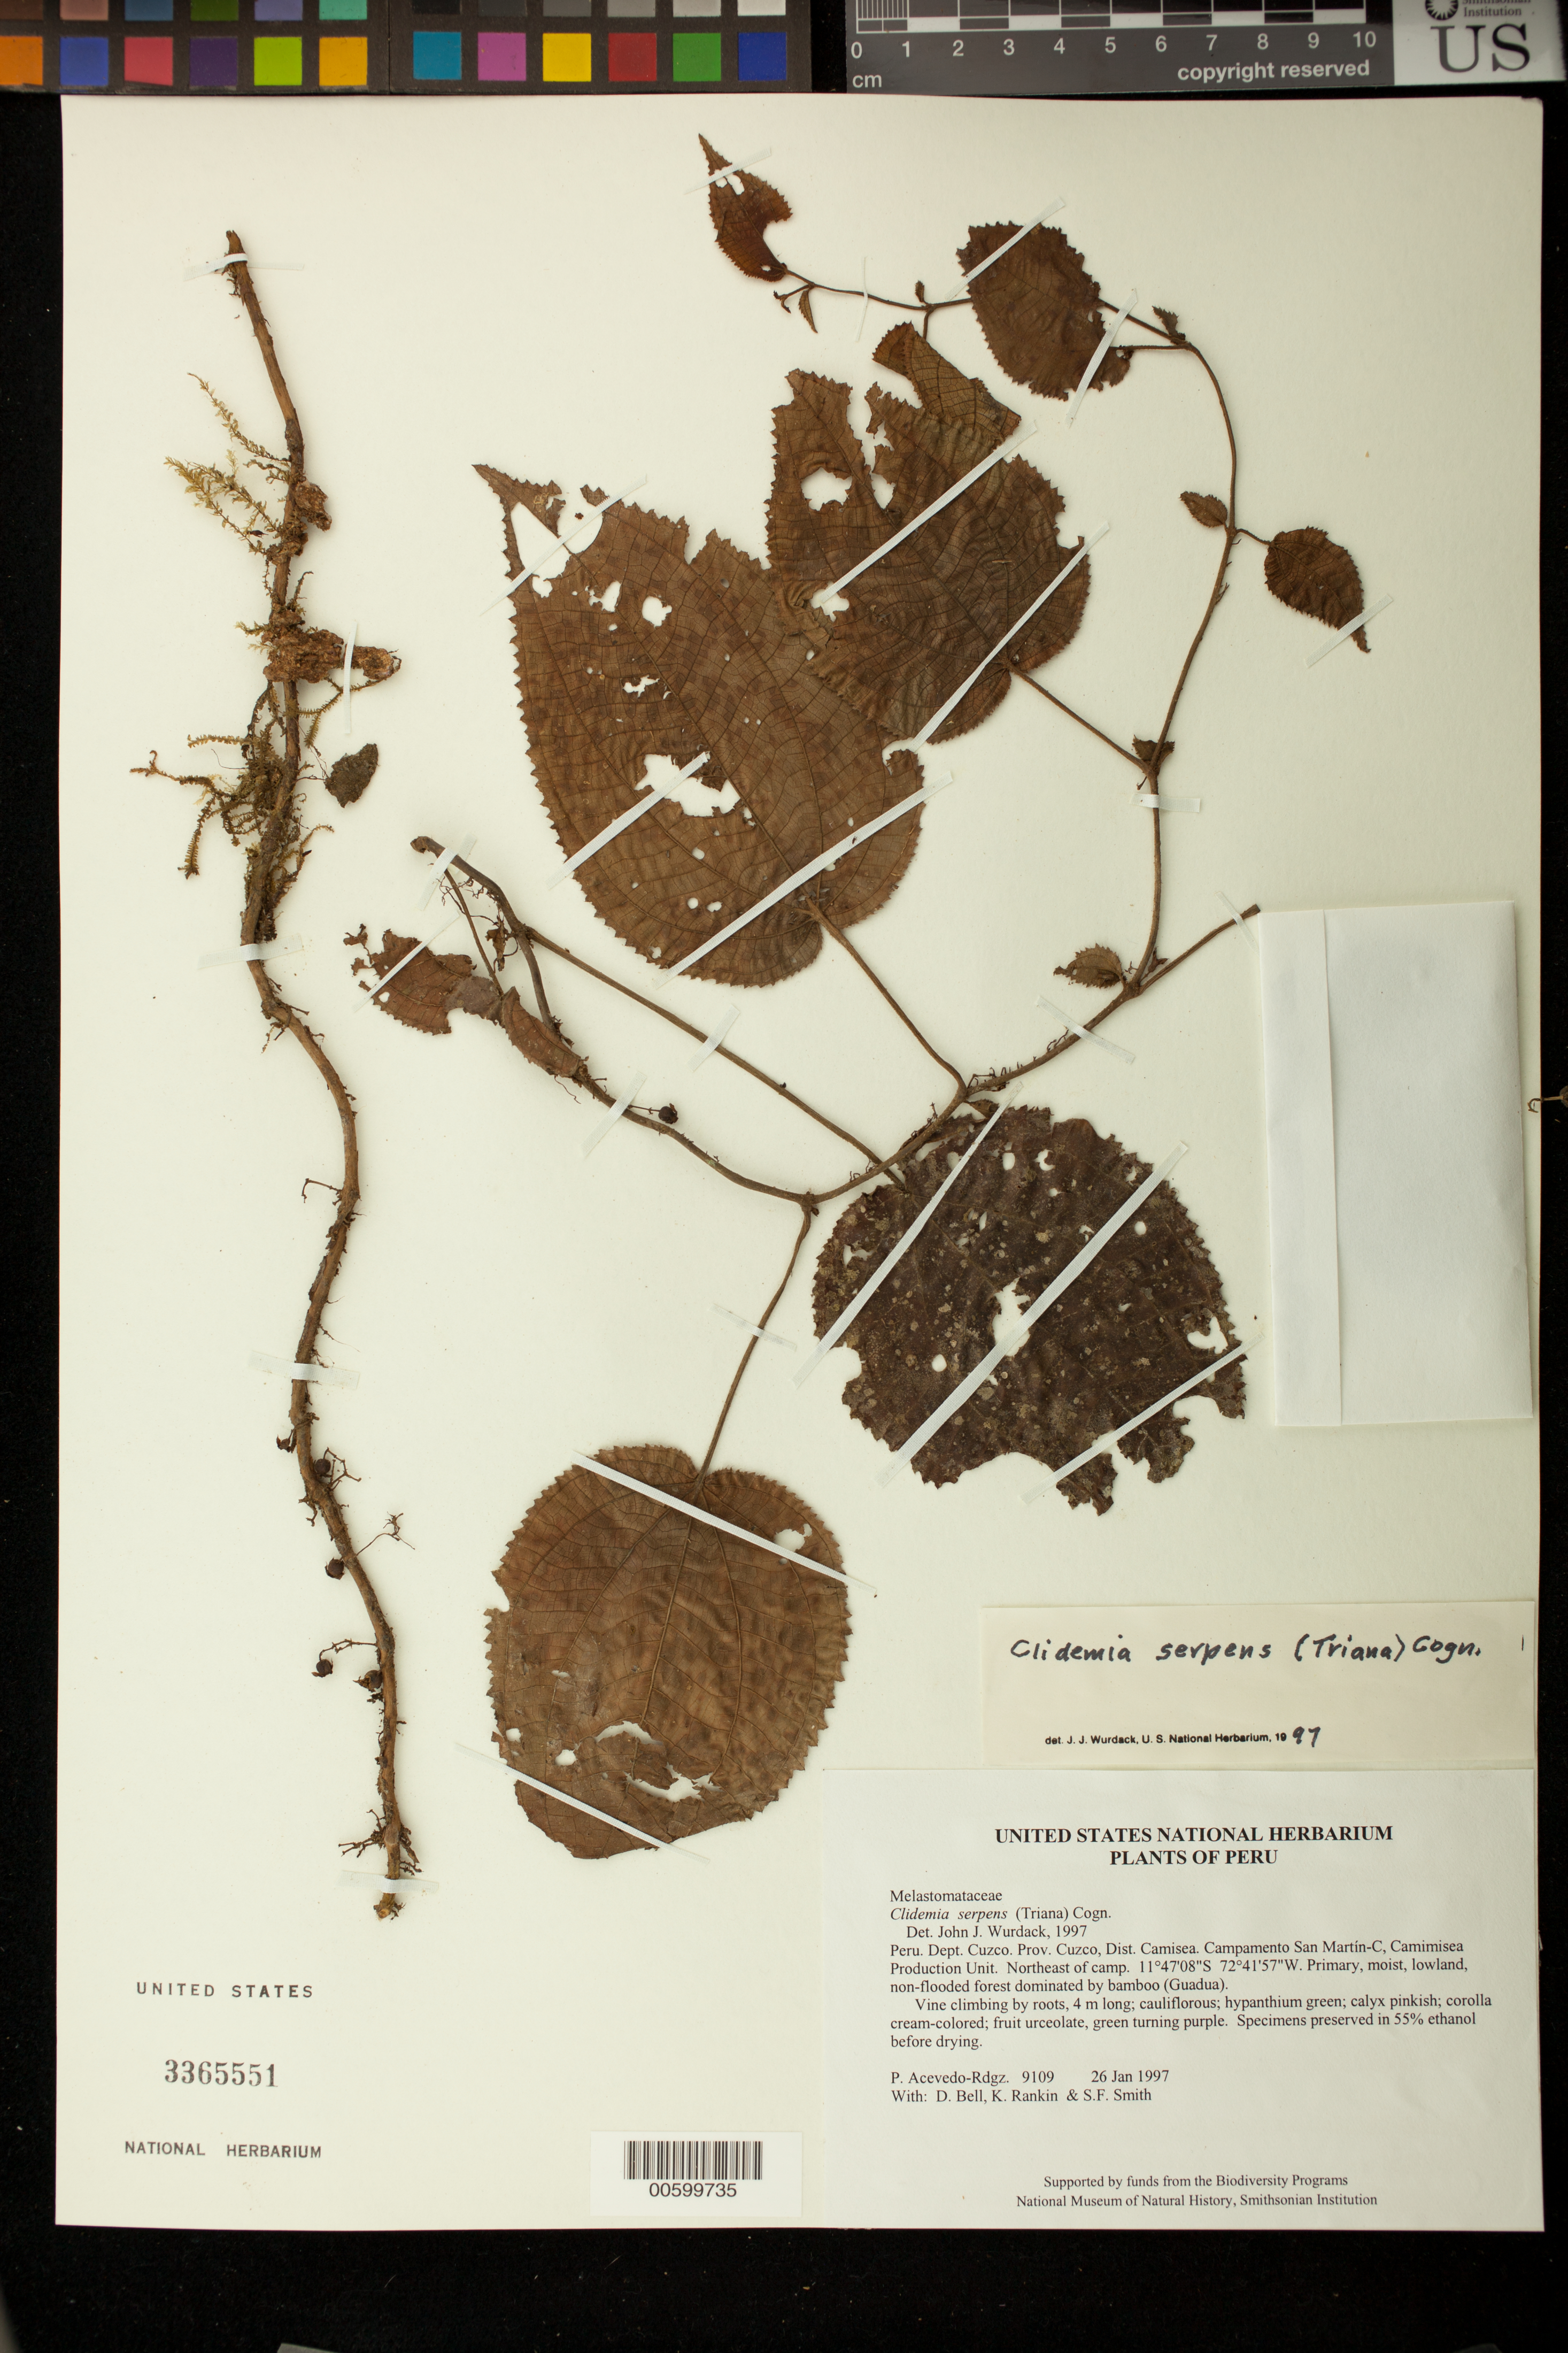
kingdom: Plantae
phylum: Tracheophyta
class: Magnoliopsida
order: Myrtales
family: Melastomataceae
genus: Clidemia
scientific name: Clidemia serpens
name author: (Triana) Cogn.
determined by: Wurdack, John J., (US), US (UNITED STATES)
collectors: P. Acevedo-Rodr., D. A. Bell, K. B. Rankin & S.F. Smith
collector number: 9109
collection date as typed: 26 Jan 1997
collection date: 1997-01-26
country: Peru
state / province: Cusco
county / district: Cusco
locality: Districto Camisea, Campamento San Martín-C, Camimisea Production Unit. Northeast of camp.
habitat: Primary, moist, lowland, non-flooded forest dominated by bamboo (Guadua).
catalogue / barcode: US 3365551